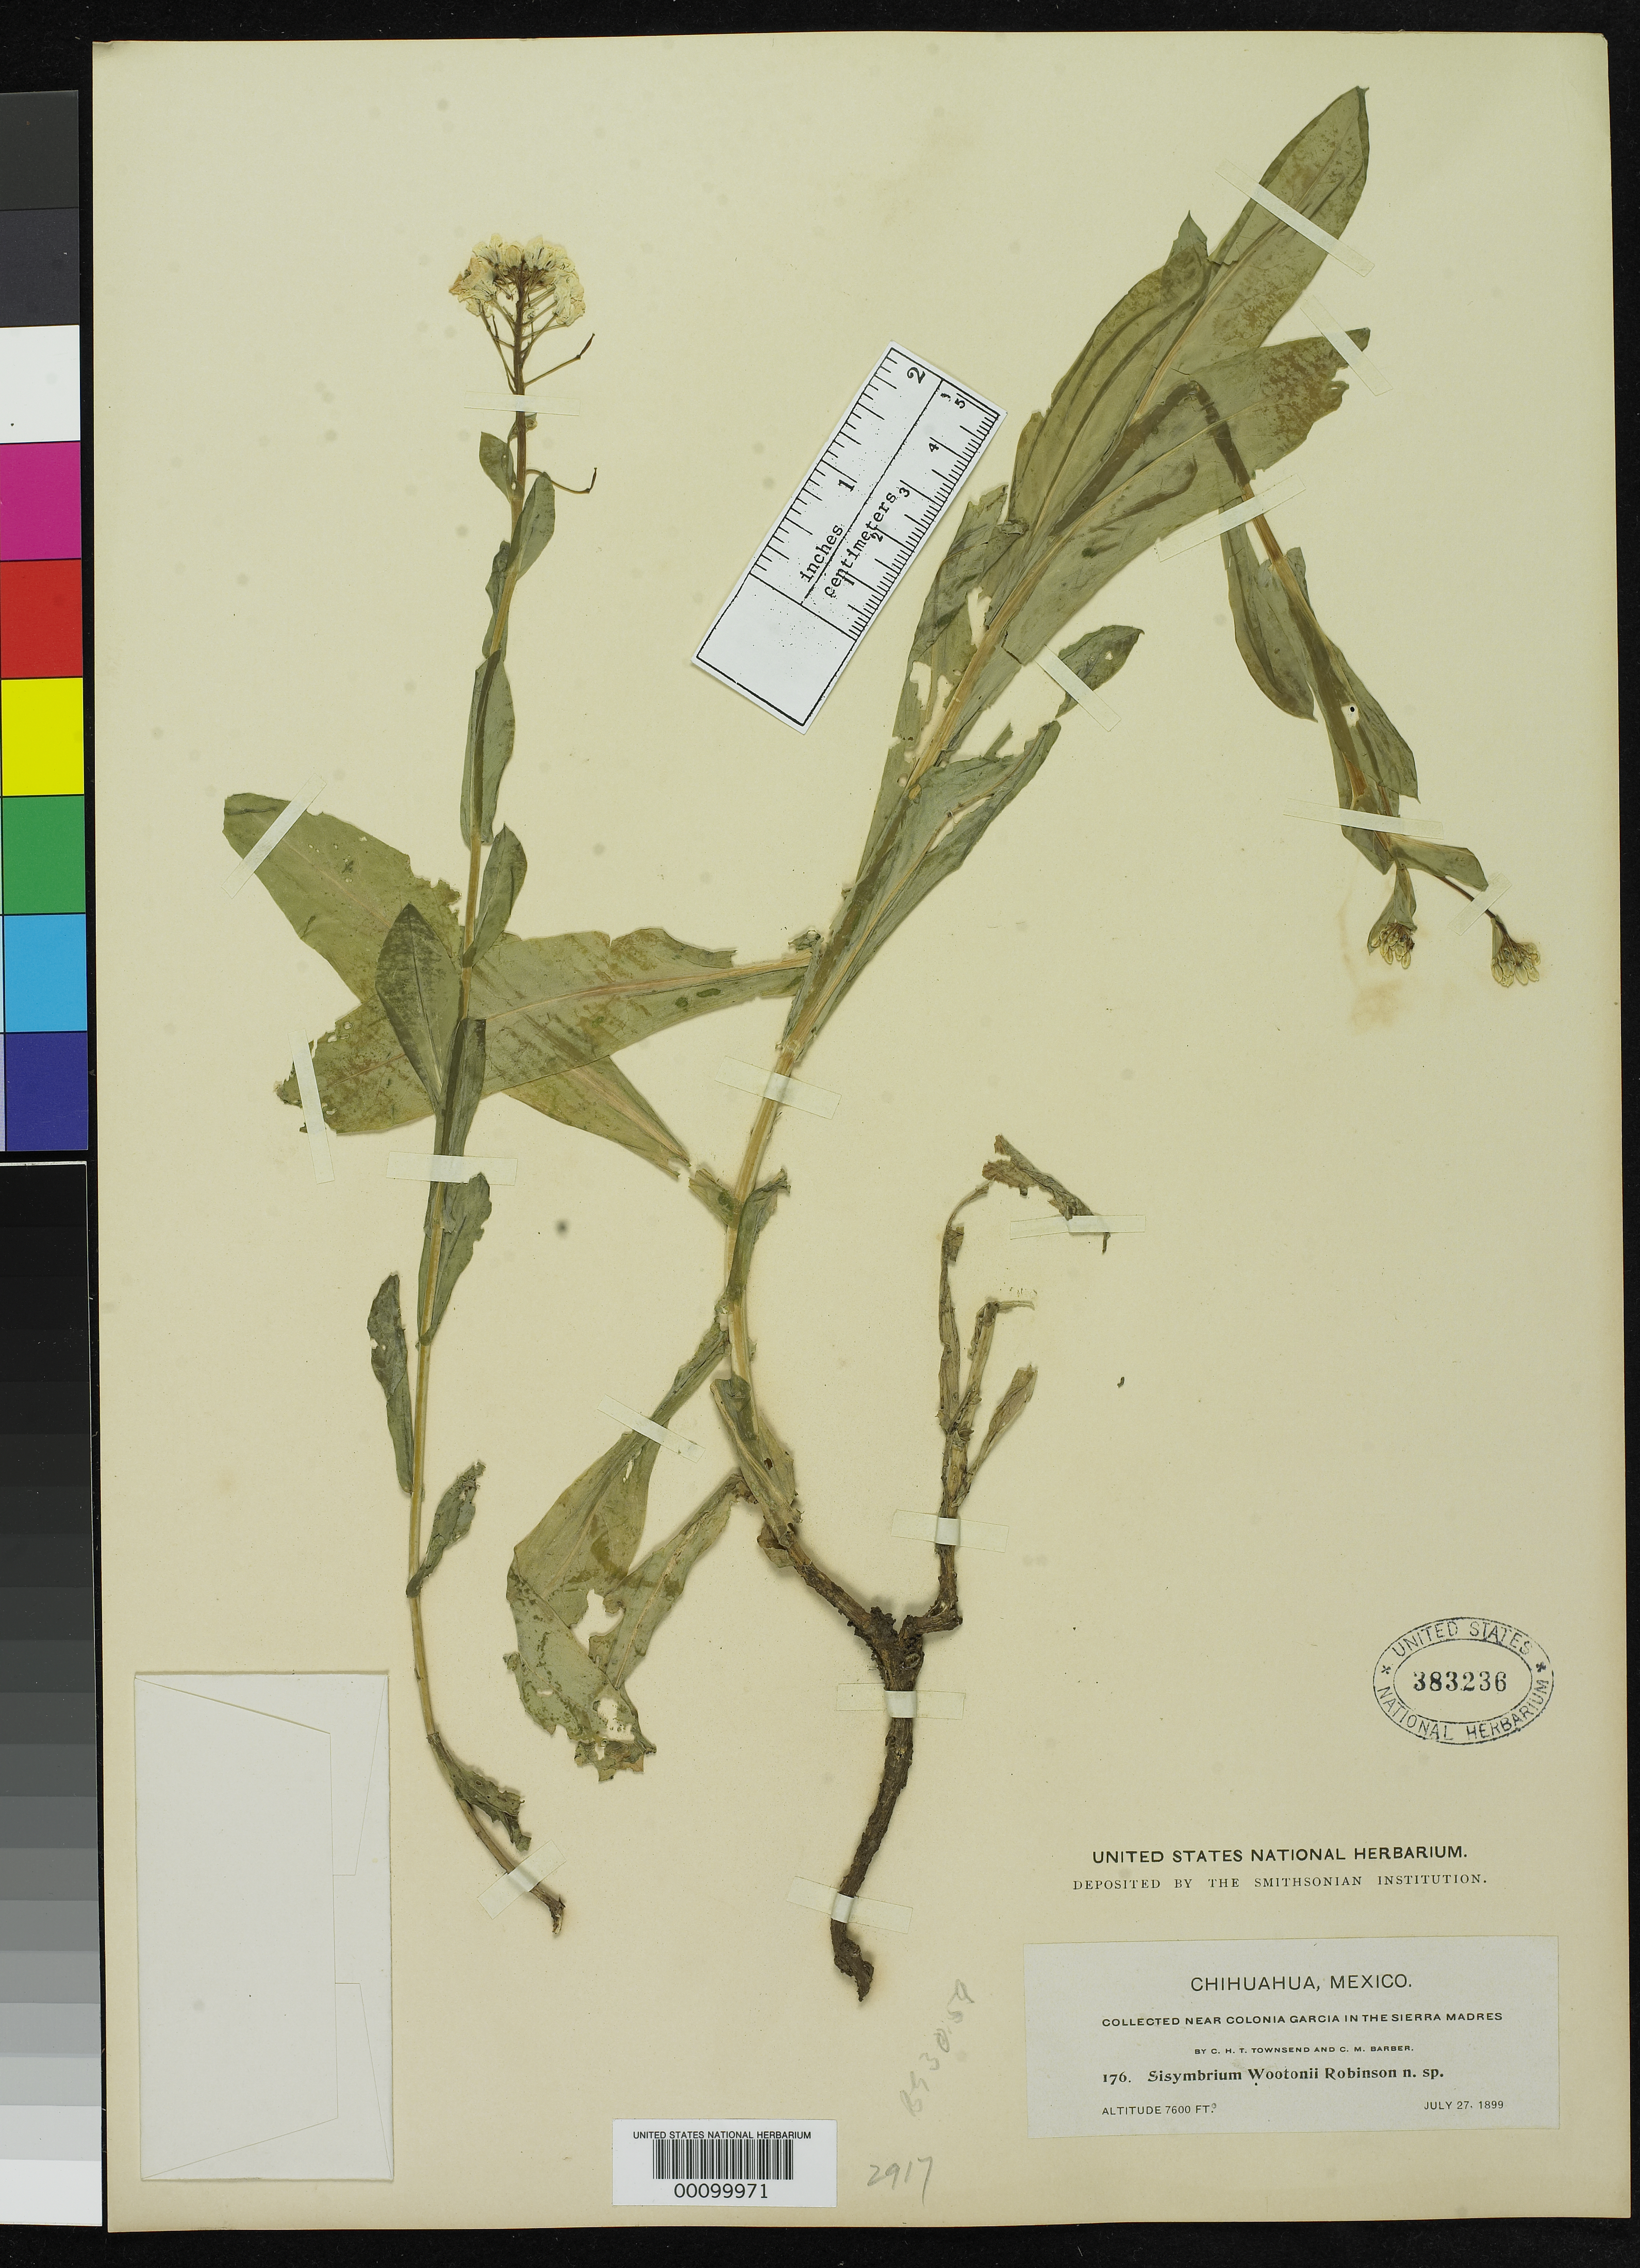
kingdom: Plantae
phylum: Tracheophyta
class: Magnoliopsida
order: Brassicales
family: Brassicaceae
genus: Sisymbrium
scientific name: Sisymbrium wootonii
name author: B.L. Rob.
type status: Isotype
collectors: C. H. T. Townsend & C. Barber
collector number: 176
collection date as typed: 27 Jul 1899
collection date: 1899-07-27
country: Mexico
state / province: Chihuahua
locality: Sierra Madre, 16 km. SE of Colonia Garcia.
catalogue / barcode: US 383236